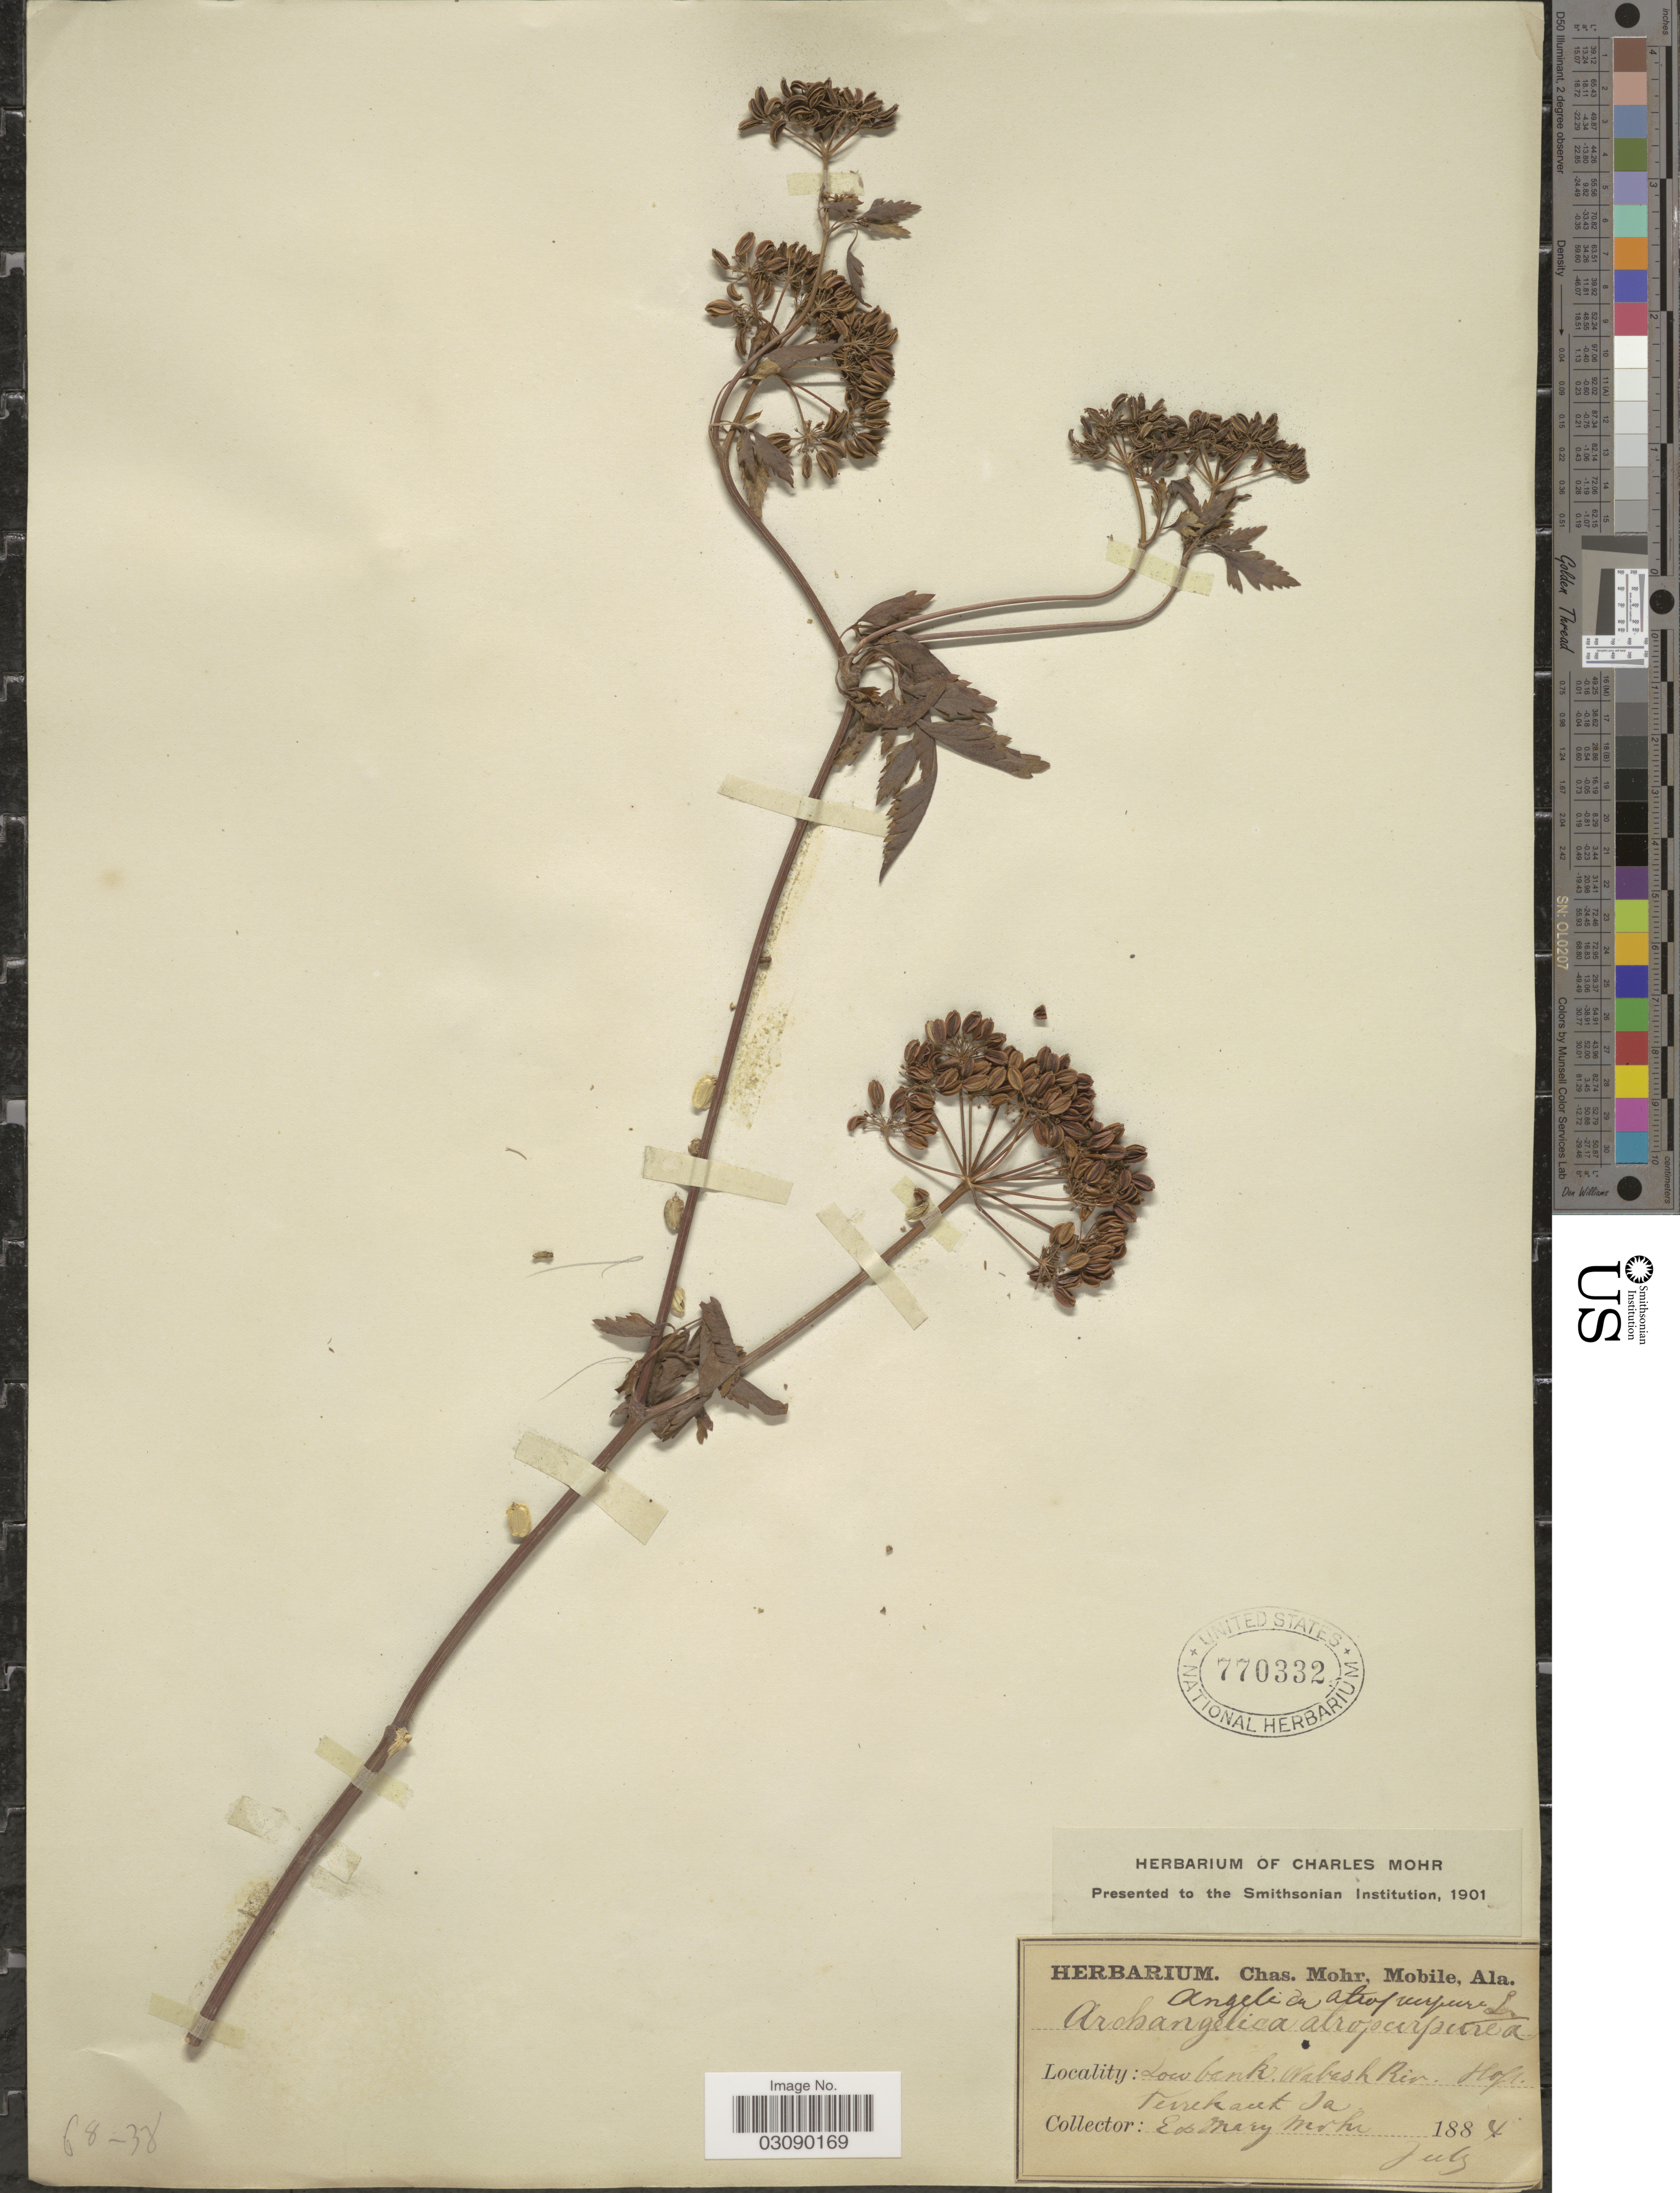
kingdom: Plantae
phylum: Tracheophyta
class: Magnoliopsida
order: Apiales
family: Apiaceae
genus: Angelica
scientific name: Angelica atropurpurea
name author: L.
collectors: M. Mohr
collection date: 1884-07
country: United States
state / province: Iowa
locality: Wabash Riv. Hoff Terre Haute.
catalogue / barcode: US 770332